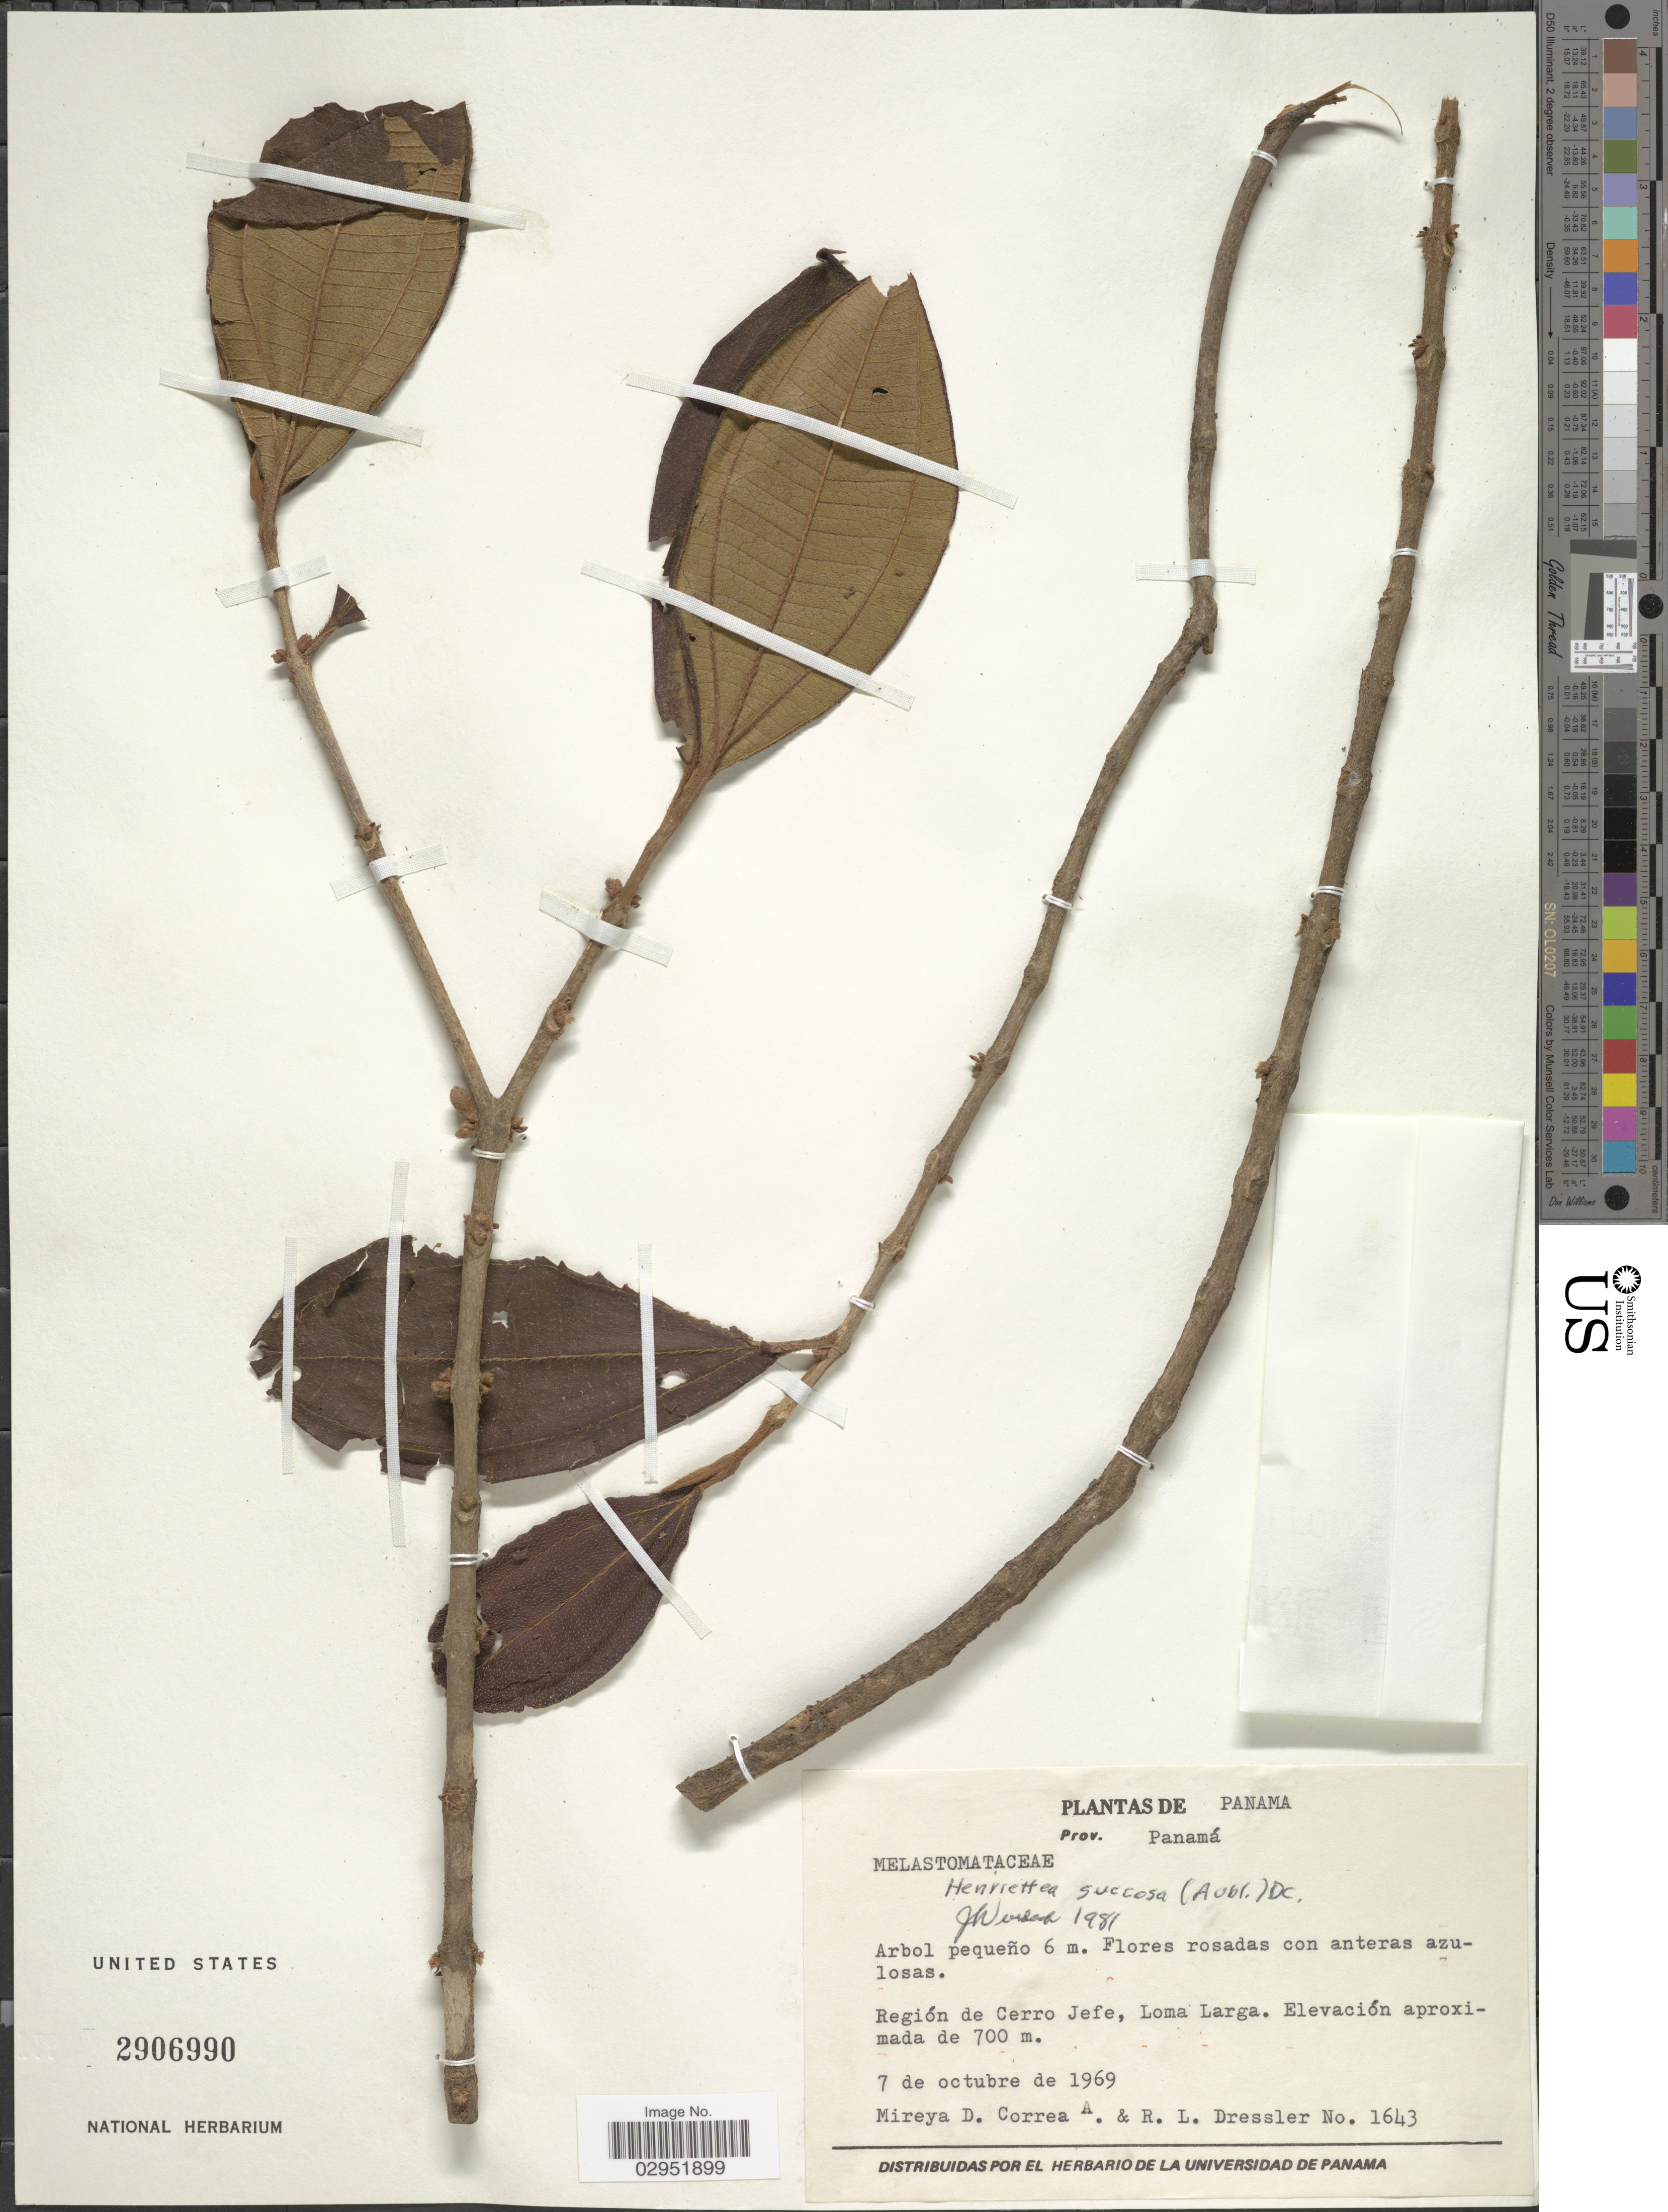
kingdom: Plantae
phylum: Tracheophyta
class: Magnoliopsida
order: Myrtales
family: Melastomataceae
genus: Henriettea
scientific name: Henriettea succosa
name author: (Aubl.) DC.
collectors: M. D. Corrêa-A. & R. Dressler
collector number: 1643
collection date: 1969-10-07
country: Panama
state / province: Panamá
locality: Región de Cerro Jefe, Loma Larga.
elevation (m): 700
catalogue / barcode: US 2906990